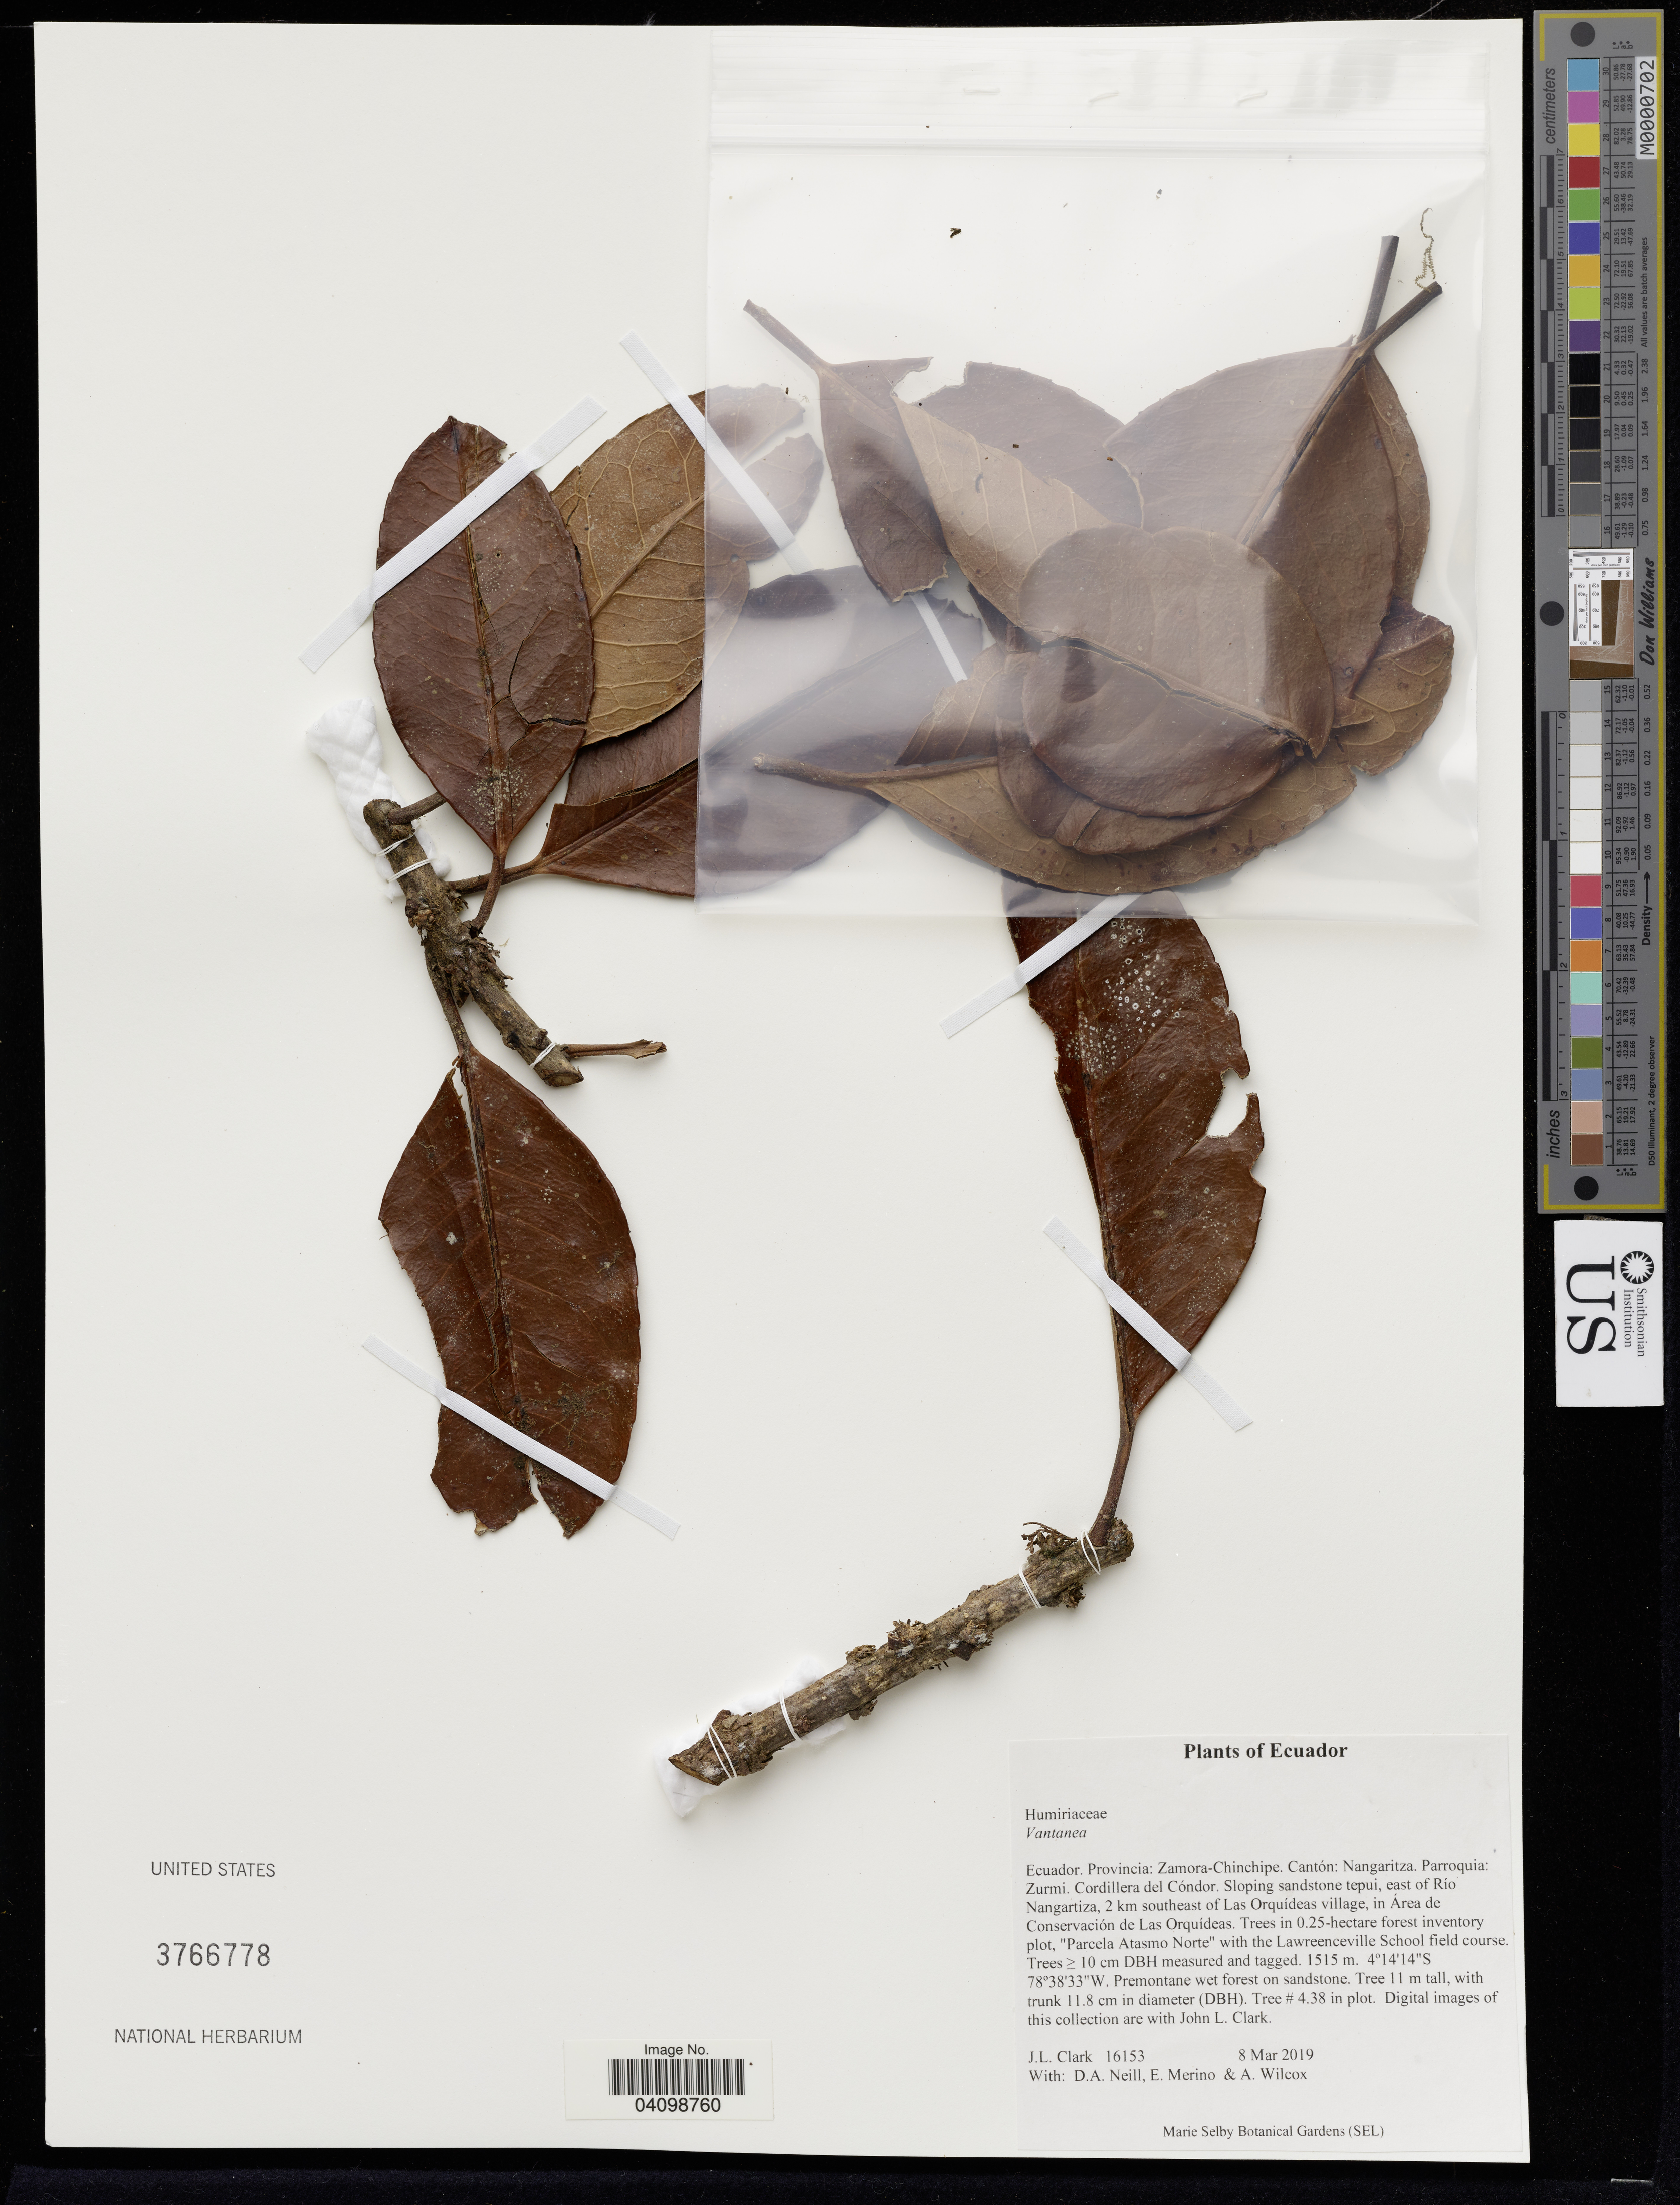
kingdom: Plantae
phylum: Tracheophyta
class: Magnoliopsida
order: Malpighiales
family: Humiriaceae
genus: Vantanea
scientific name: Vantanea sp.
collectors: J. Clark, D. A. Neill & A. Wilcox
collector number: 16153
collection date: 2019-03-08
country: Ecuador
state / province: Zamora-Chinchipe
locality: Cantón: Nangaritza. Parroquia: Zurmi. Cordillera del Cóndor. Sloping sandstone tepui, east of Río Nangartiza, 2 km southeast of Las Orquídeas village, in Área de Conservación de Las Orquídeas.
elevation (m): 1515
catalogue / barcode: US 3766778